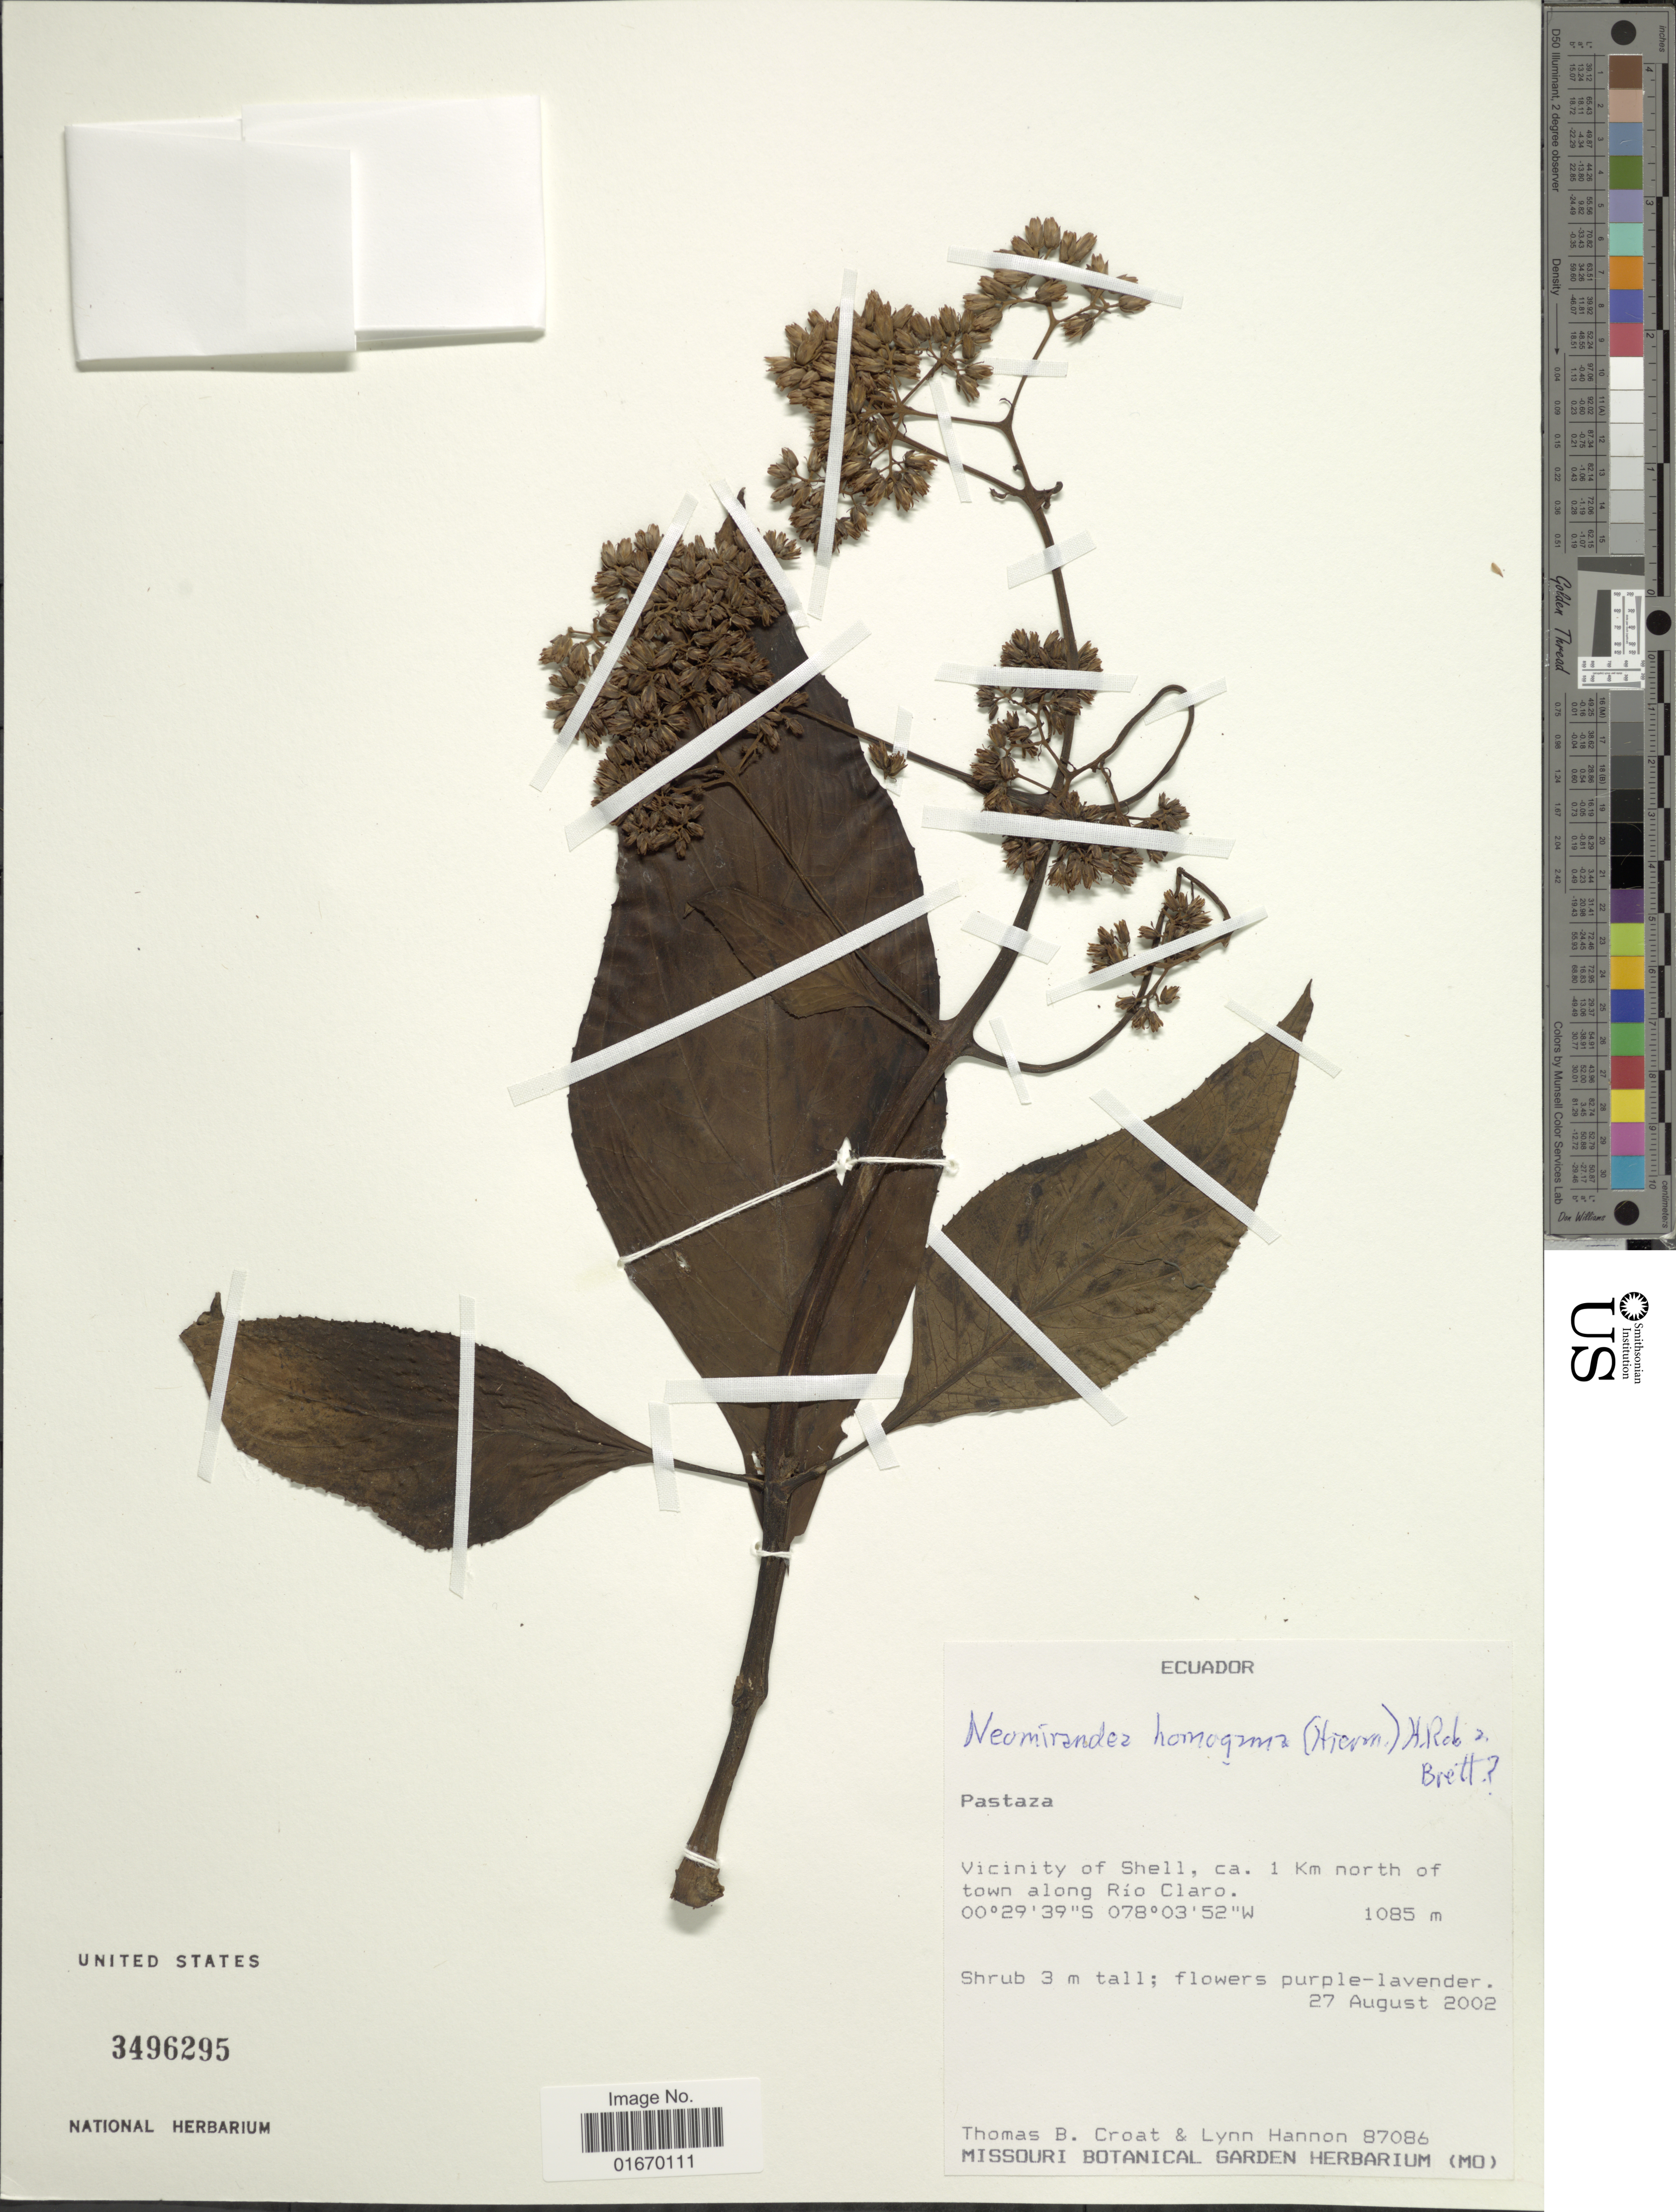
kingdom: Plantae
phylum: Tracheophyta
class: Magnoliopsida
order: Asterales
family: Asteraceae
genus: Neomirandea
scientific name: Neomirandea homogama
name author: (Hieron.) H. Rob.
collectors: T. B. Croat & L. Hannon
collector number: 87086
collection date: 2002-08-27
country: Ecuador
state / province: Pastaza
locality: Vicinity of Shell, ca 1 km north of town along Rio Claro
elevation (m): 1085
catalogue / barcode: US 3496295